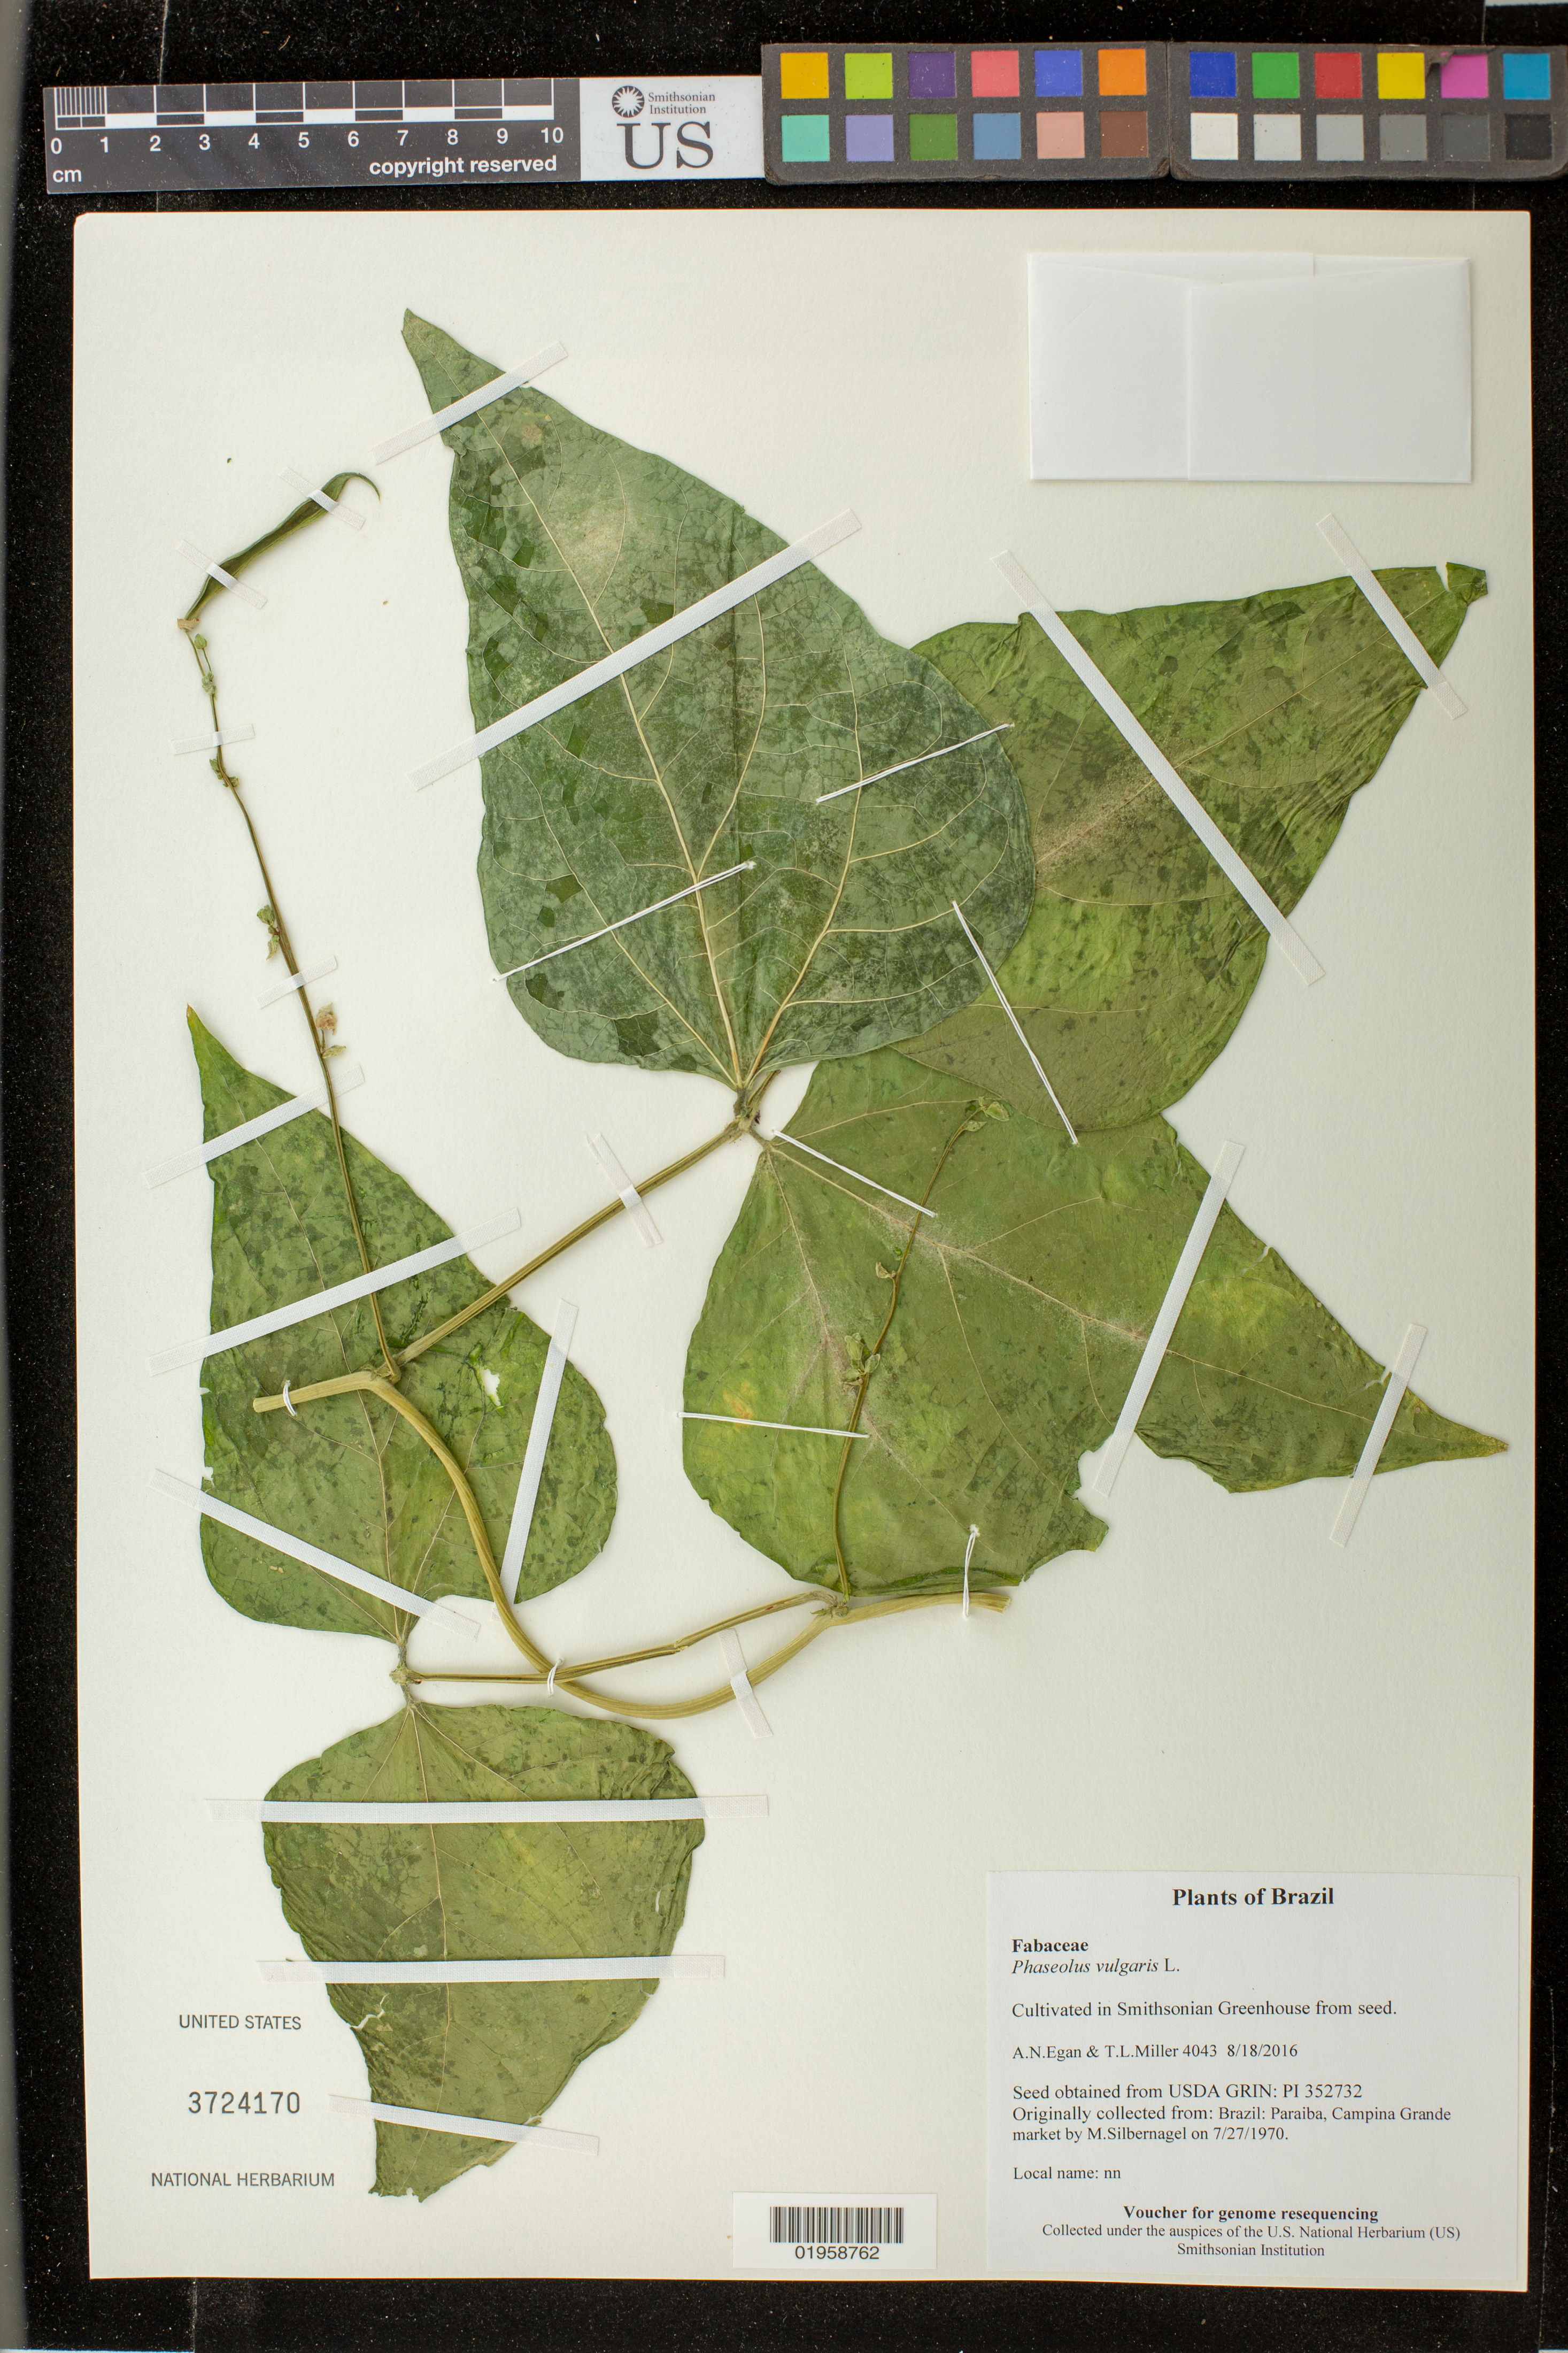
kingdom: Plantae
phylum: Tracheophyta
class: Magnoliopsida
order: Fabales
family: Fabaceae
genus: Phaseolus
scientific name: Phaseolus vulgaris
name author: L.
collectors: A. N. Egan & T. L. Miller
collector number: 4043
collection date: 2016-08-18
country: United States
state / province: Maryland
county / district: Prince George's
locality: Smithsonian's Museum Support Ctr; 4210 Suitland Pkwy., NMNH Botany Research Greenhouses. Suitland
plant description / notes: Originally collected in Brazil, Paraiba, Campina Grande market on 1970-07-27. M.Silbernagel (collector); Grown from seed acquired from the USDA's GRIN seed bank.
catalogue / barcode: US 3724170